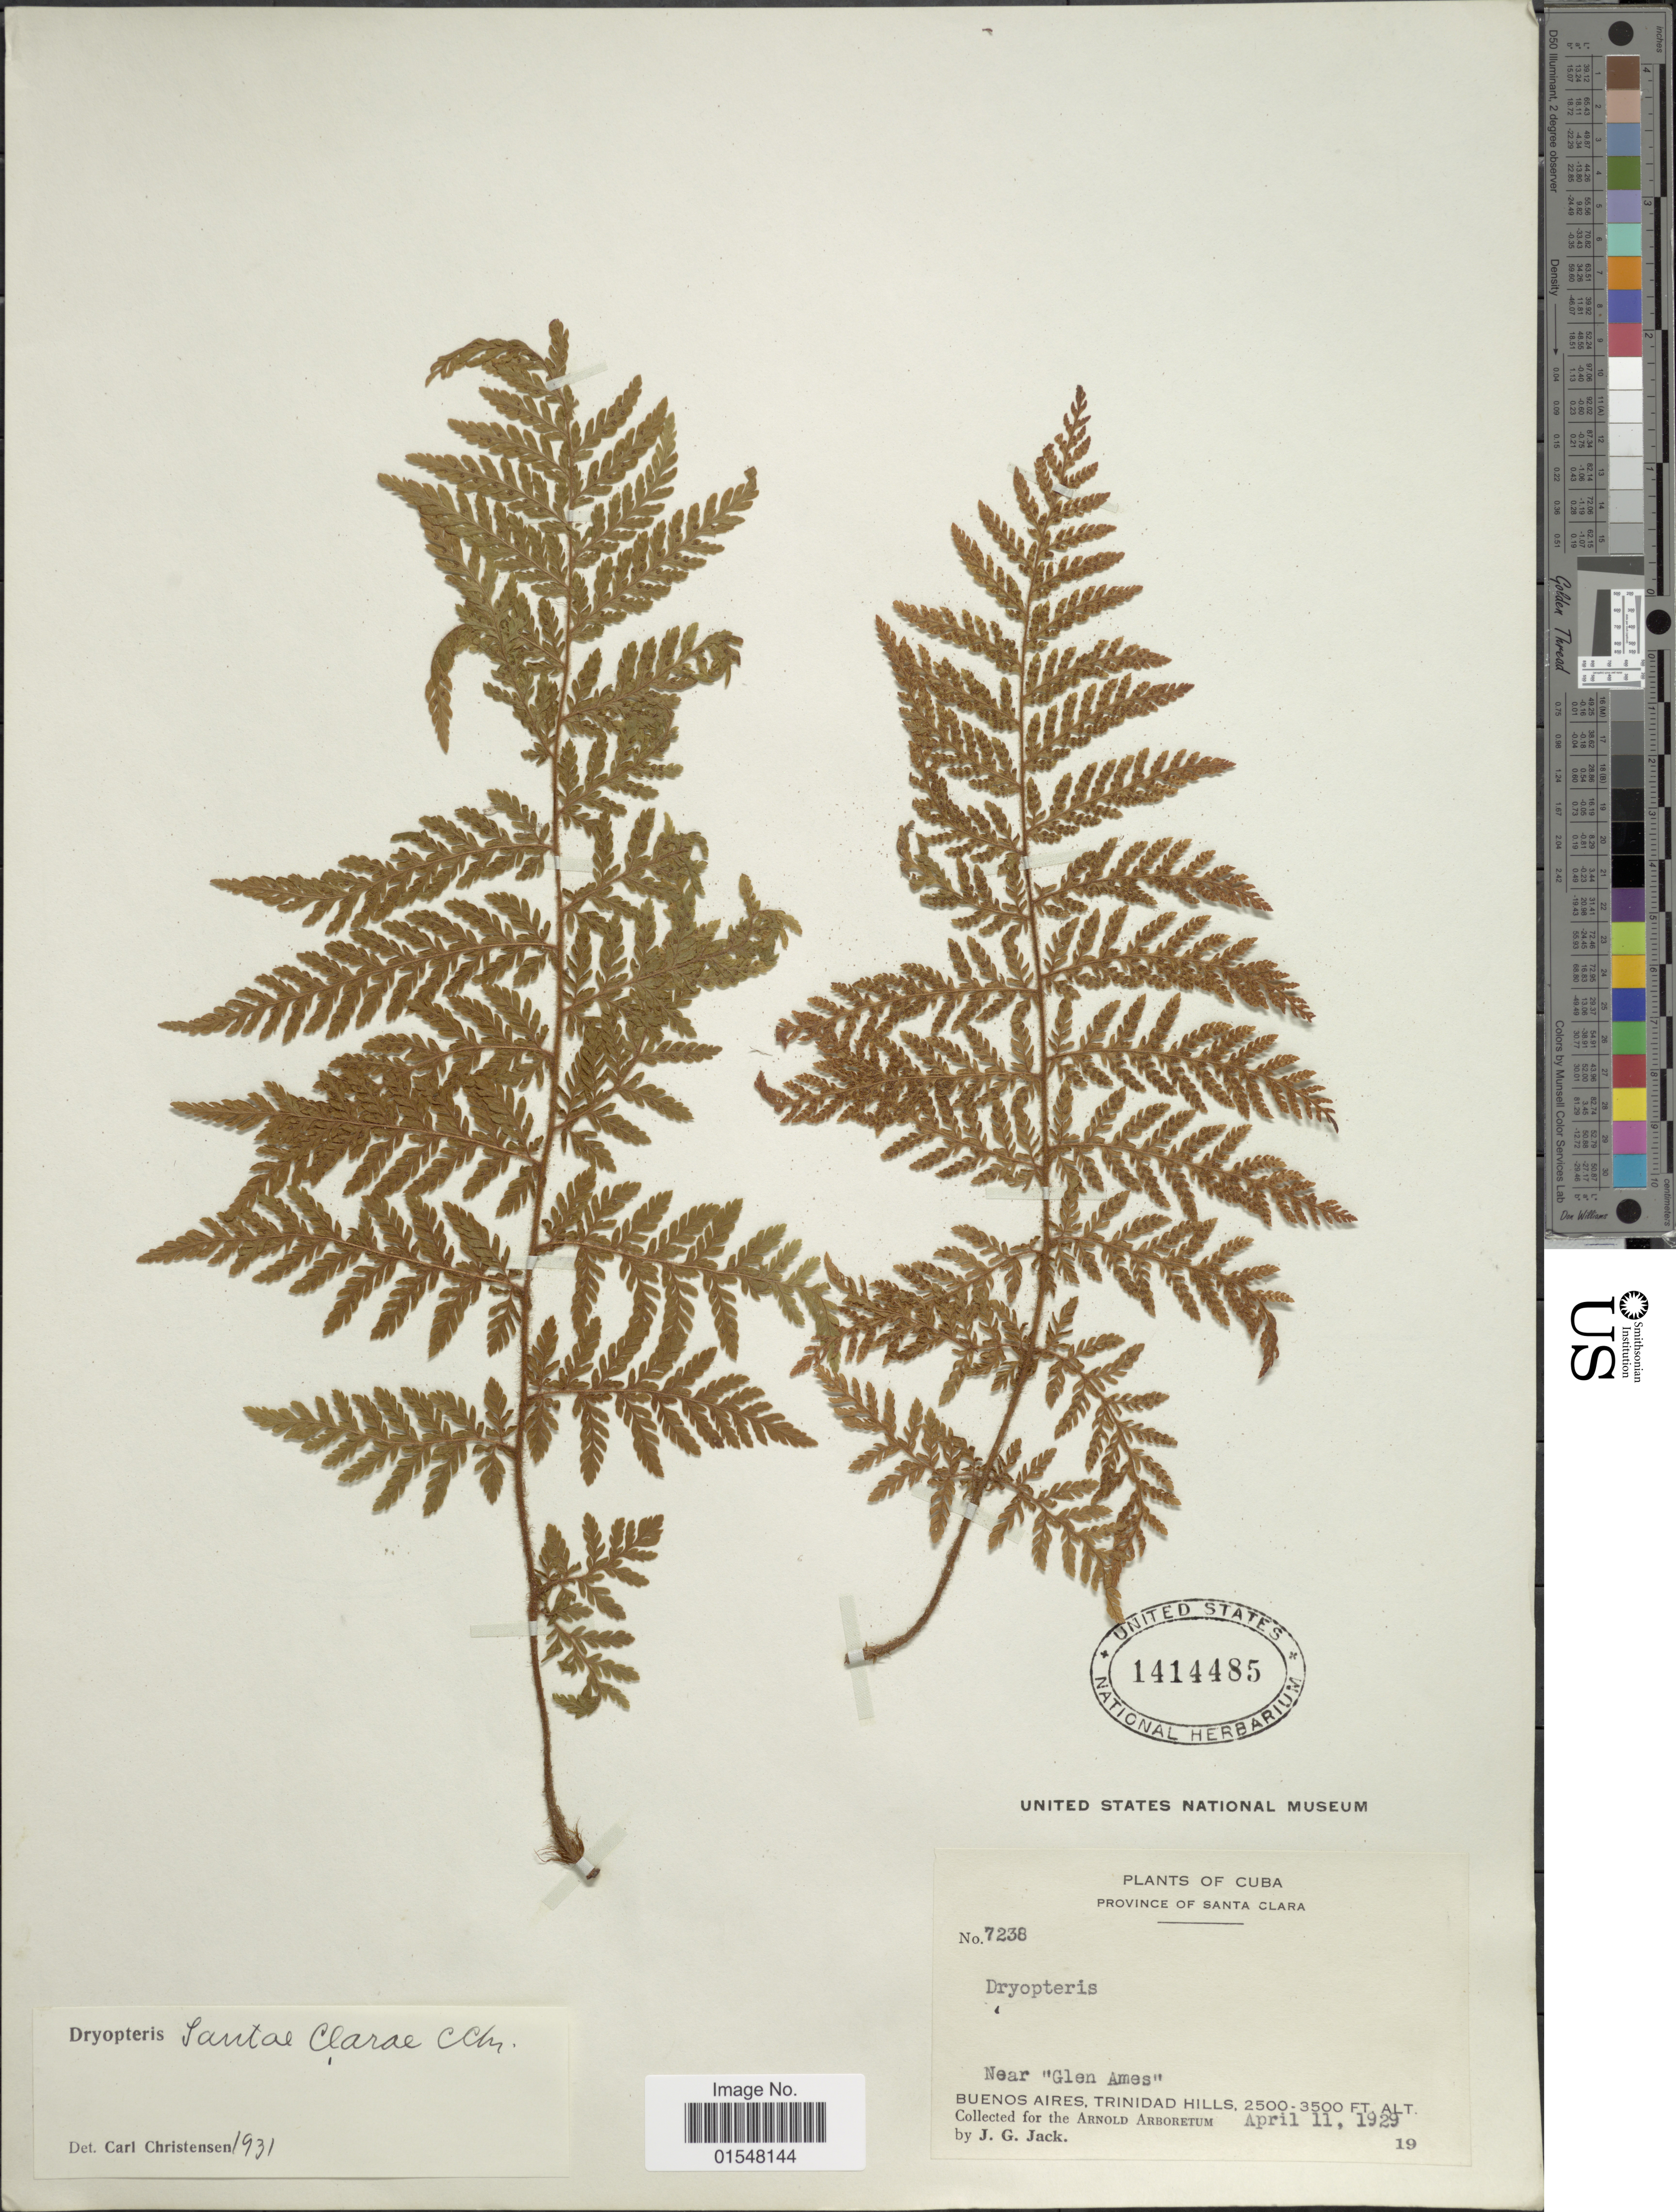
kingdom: Plantae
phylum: Tracheophyta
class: Polypodiopsida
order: Polypodiales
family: Dryopteridaceae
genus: Ctenitis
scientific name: Ctenitis santae-clarae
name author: (C. Chr.) Ching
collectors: J. G. Jack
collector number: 7238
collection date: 1929-04-11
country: Cuba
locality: Province of Santa Clara, near "Glen Ames", Buenos Aires, Trinidad Hills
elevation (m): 762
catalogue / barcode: US 1414485